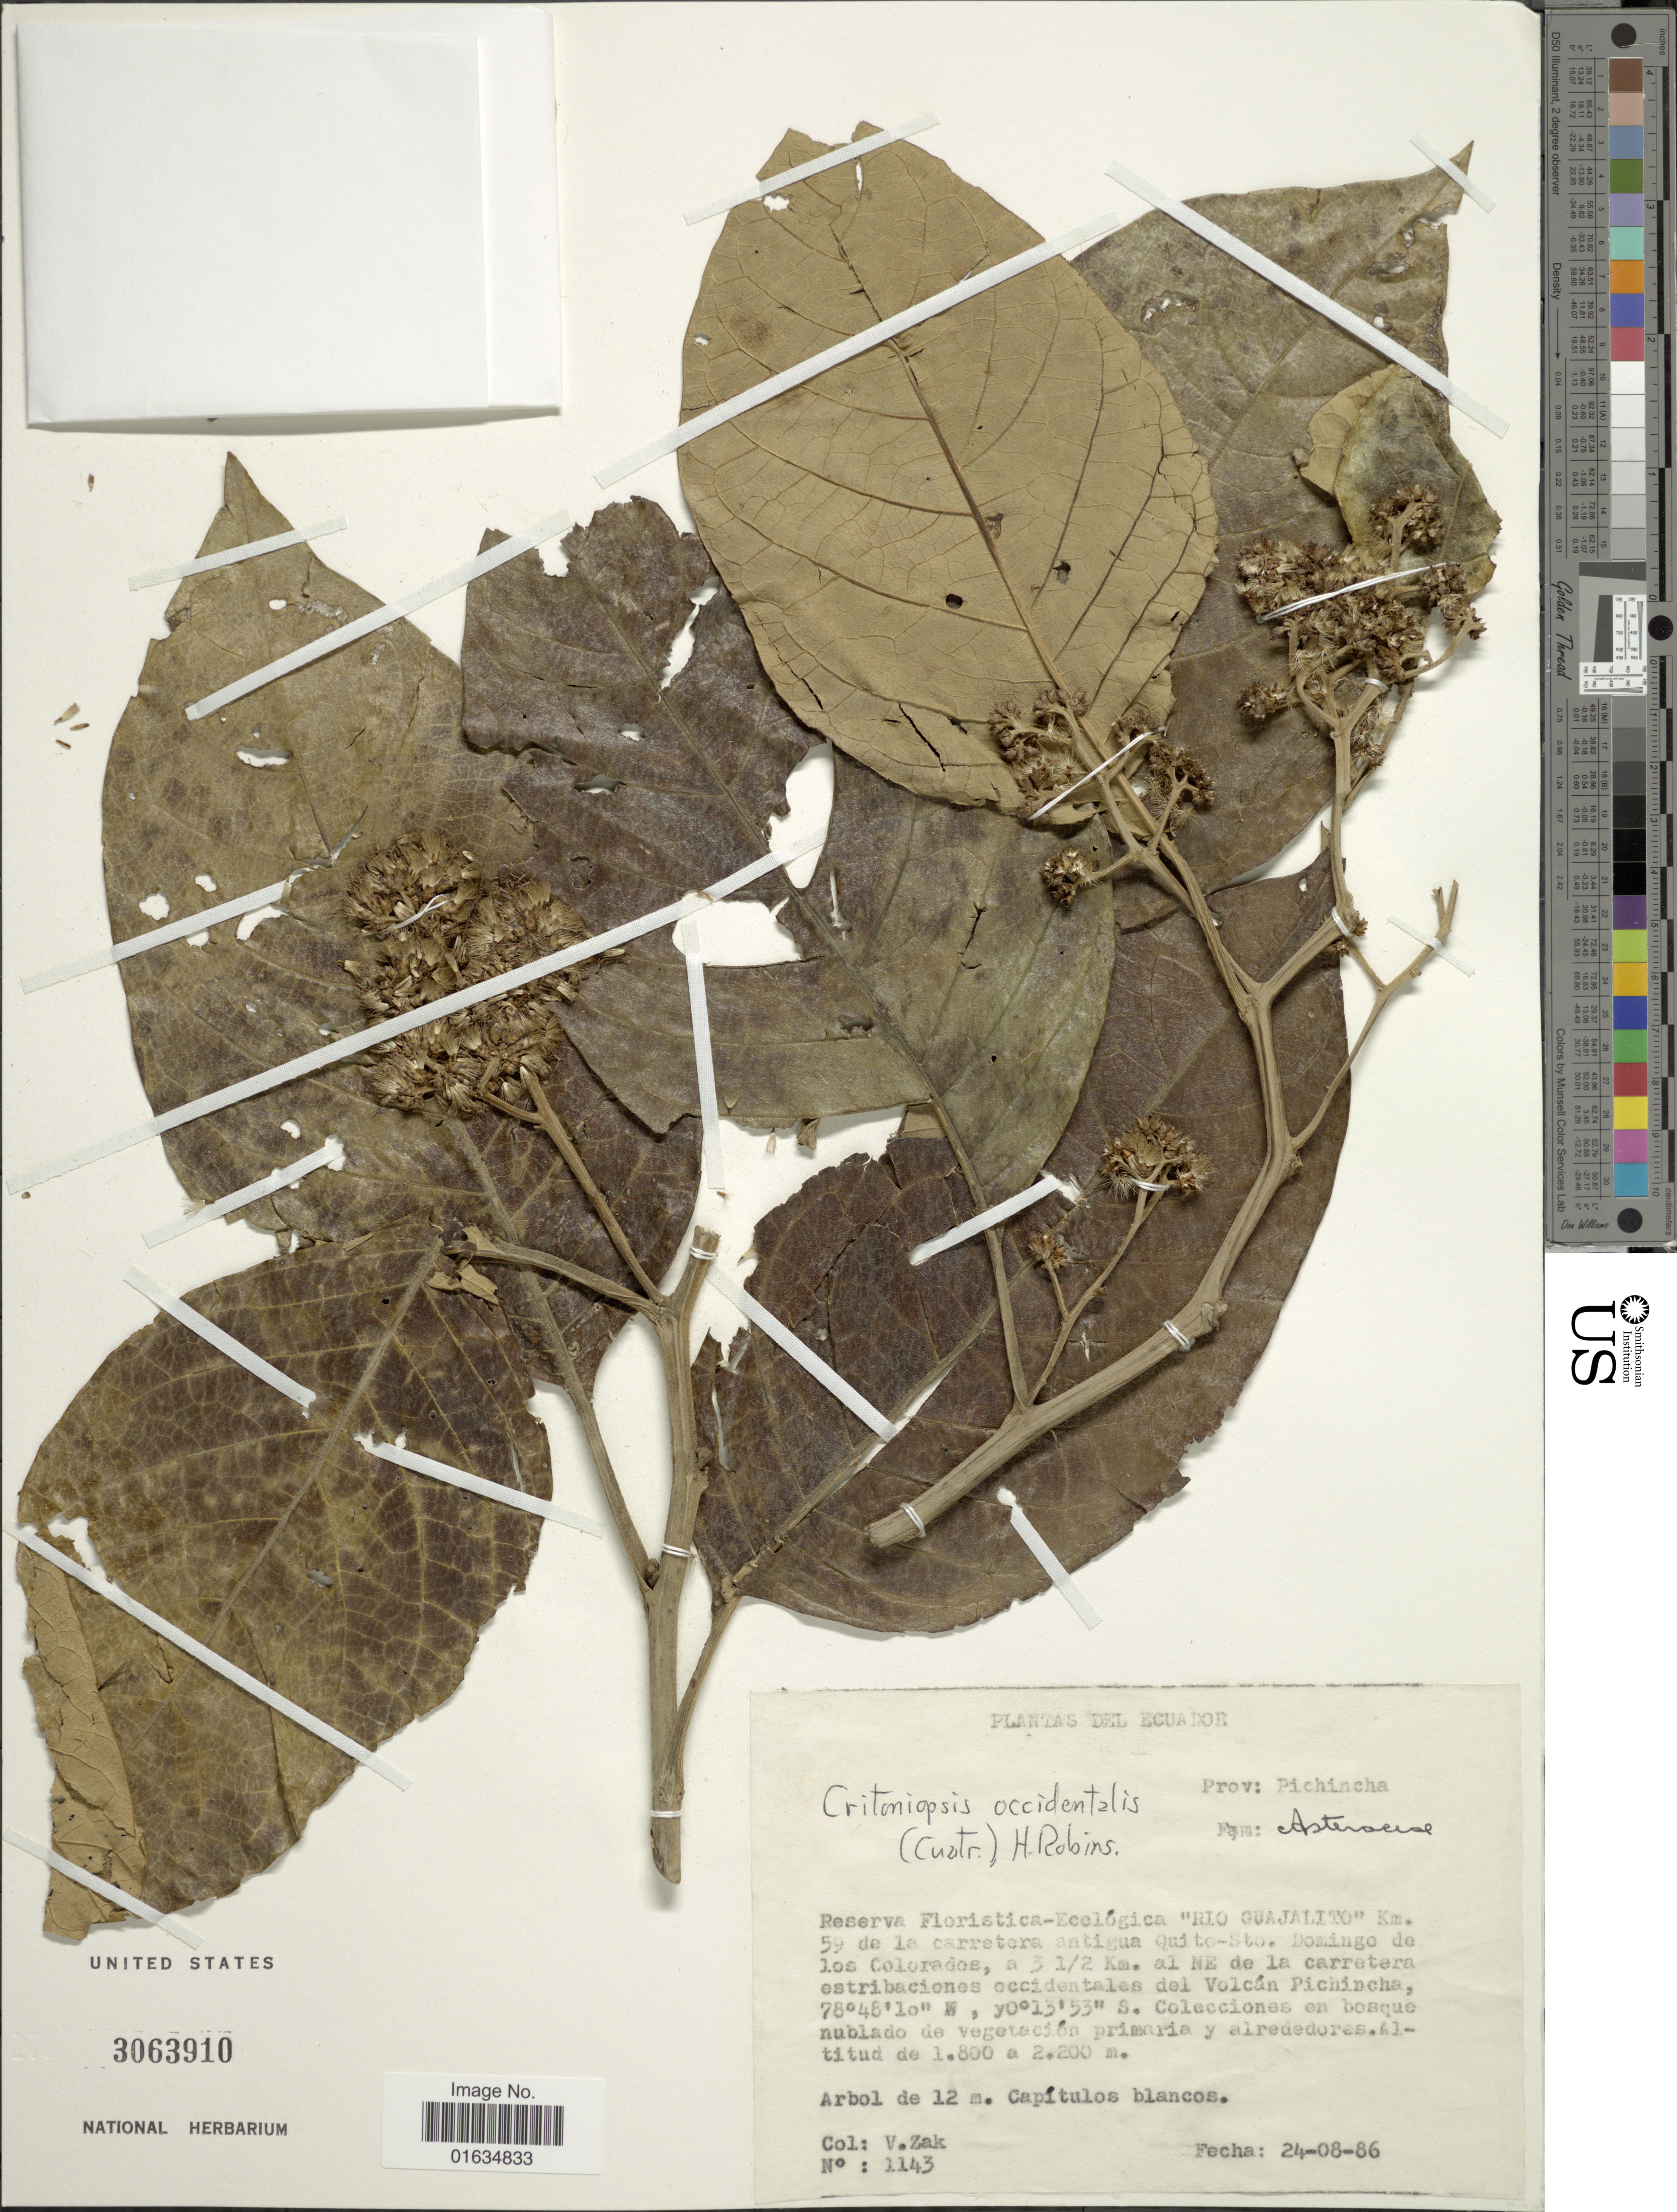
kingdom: Plantae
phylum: Tracheophyta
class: Magnoliopsida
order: Asterales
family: Asteraceae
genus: Critoniopsis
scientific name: Critoniopsis occidentalis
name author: (Cuatrec.) H. Rob.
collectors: V. Zak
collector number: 1143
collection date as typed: Transcribed d/m/y: 24/8/86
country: Ecuador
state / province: Pichincha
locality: Prov. Pichincha, Reserva Floristica-Ecologica Rio Guajalito, km 59 de la carretera antigua Quito-Sto. Domingo de los Colorados, a 3 1/2 km al NE de la carretera estribaciones occidentales del Volcan Pichincha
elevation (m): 1800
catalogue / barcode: US 3063910